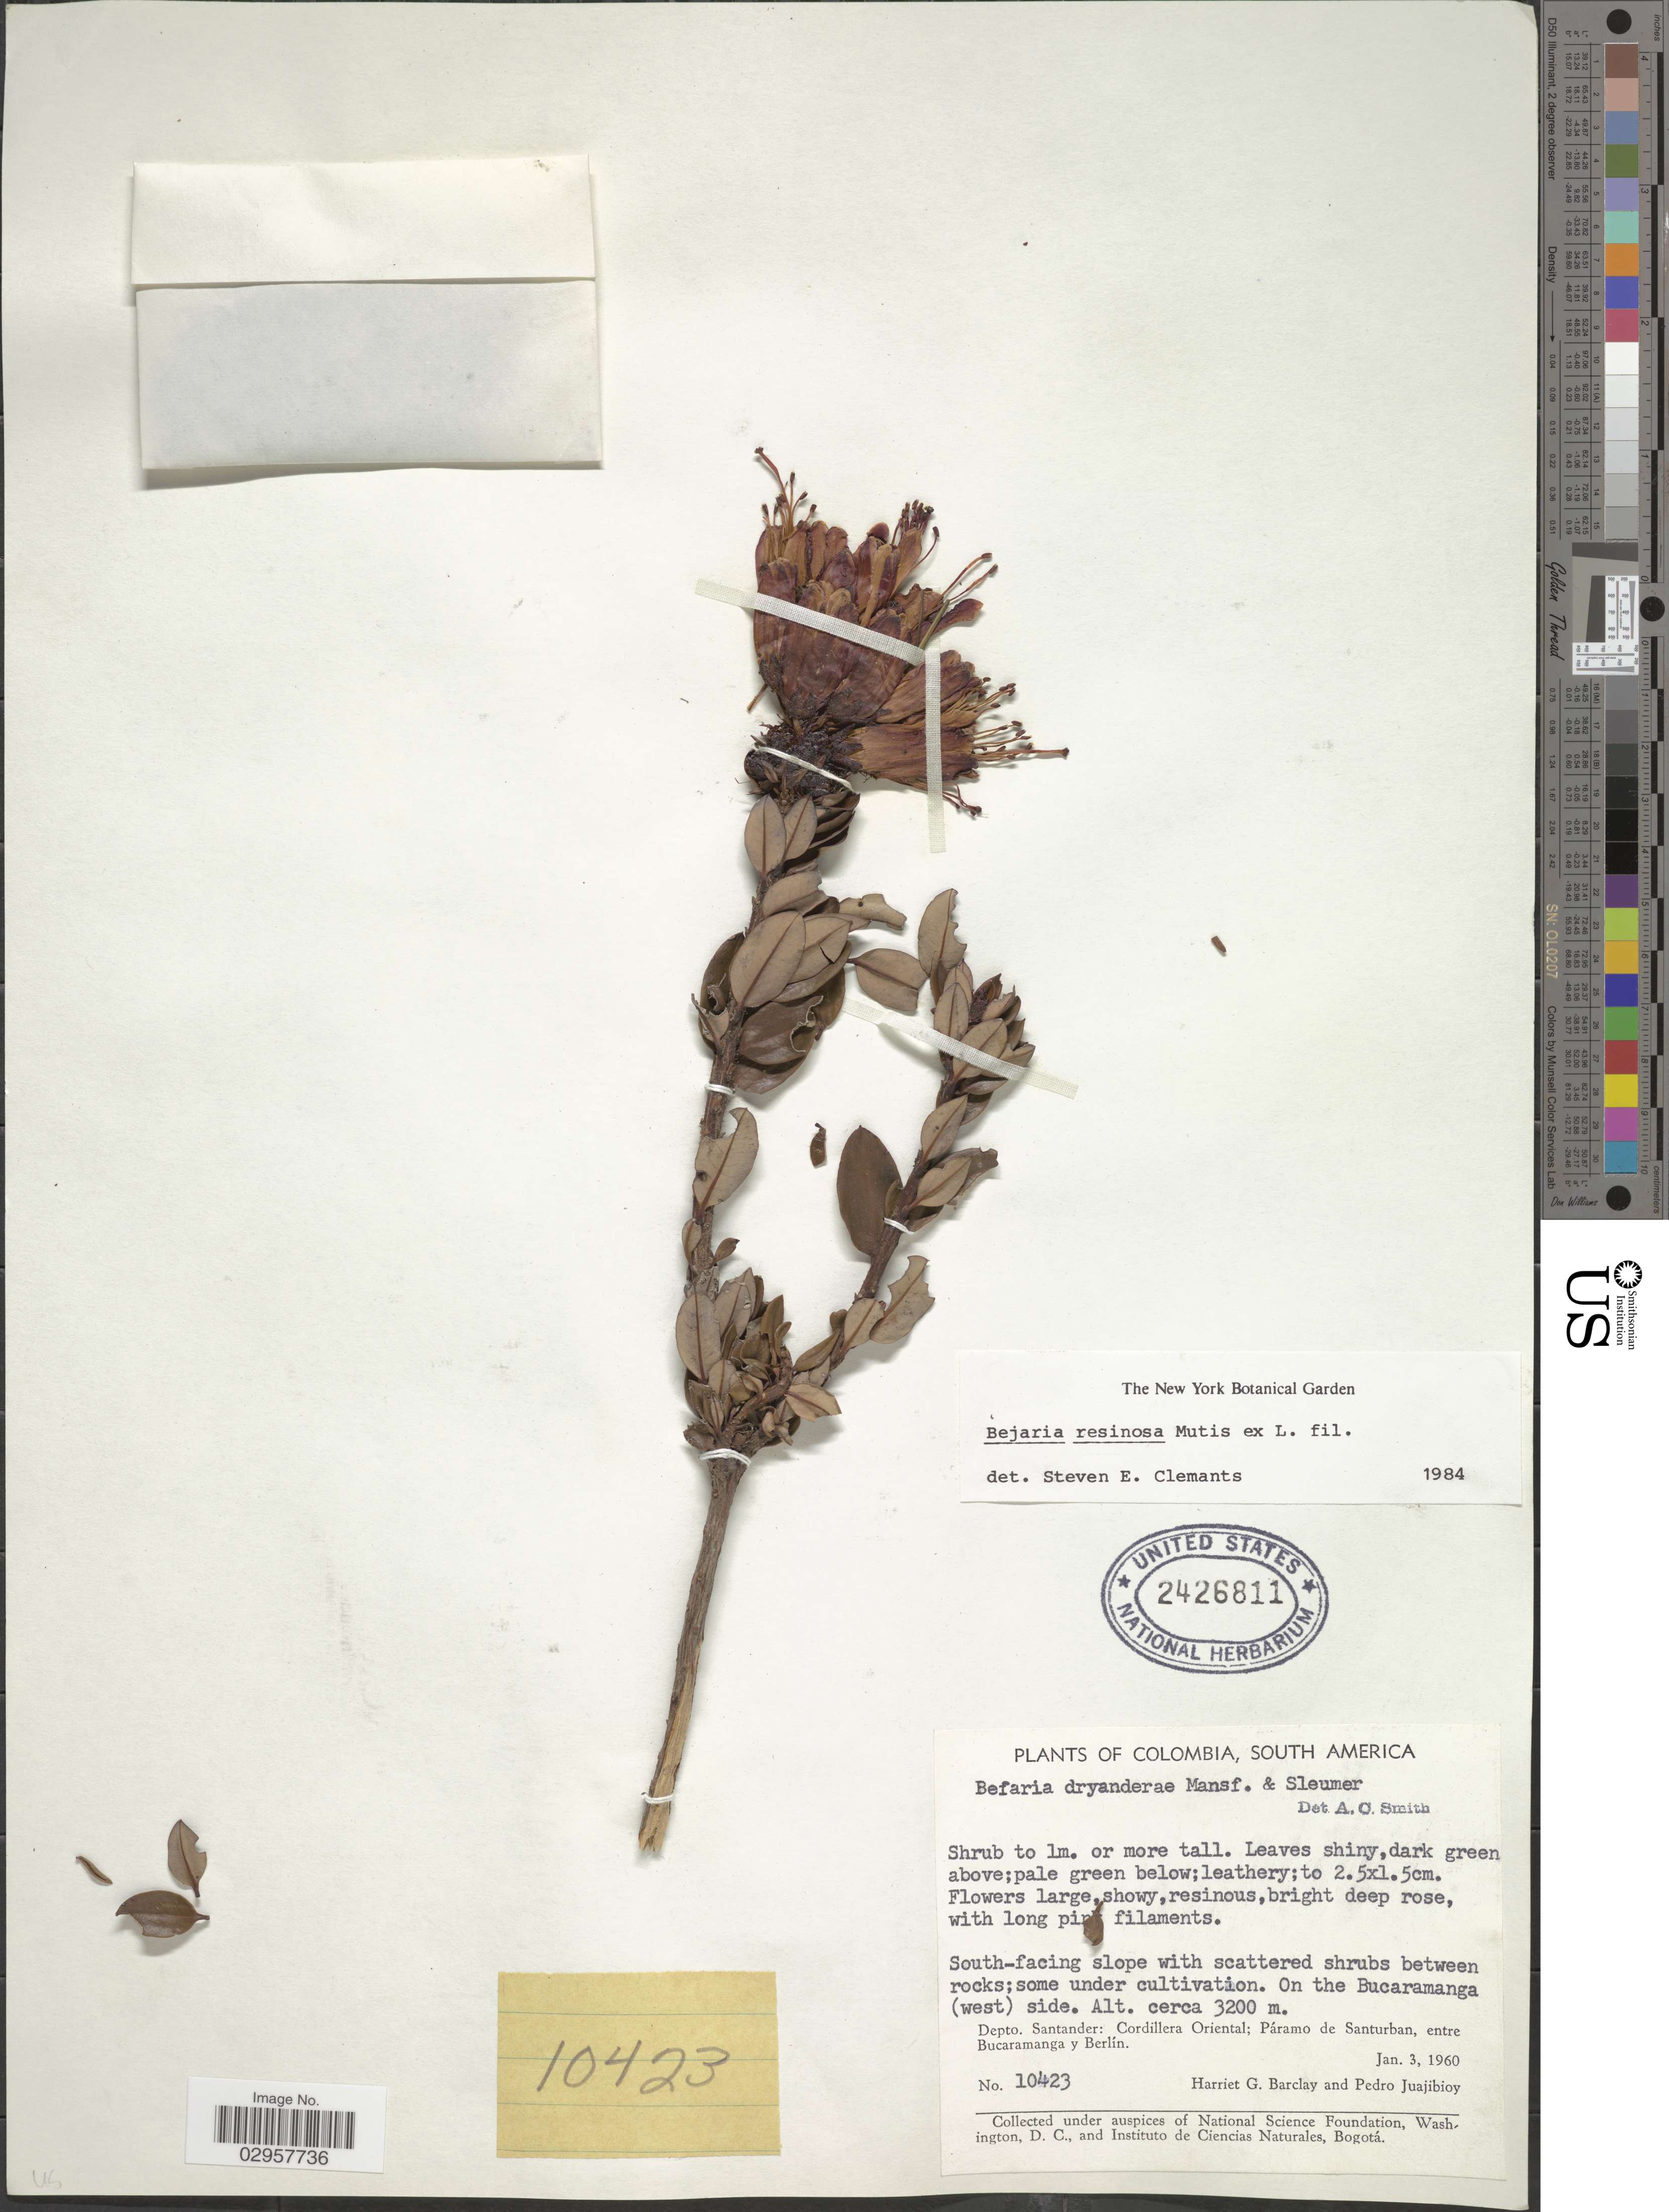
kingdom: Plantae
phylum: Tracheophyta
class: Magnoliopsida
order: Ericales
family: Ericaceae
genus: Befaria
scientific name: Befaria resinosa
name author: Mutis ex L. f.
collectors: H. G. Barclay & P. Juajibioy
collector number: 10423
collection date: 1960-01-03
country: Colombia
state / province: Santander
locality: On the Bucaramanga (west) side. Depto. Santander: Cordillera Oriental; Páramo de Santurban, entre Bucaramanga y Berlín.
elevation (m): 3200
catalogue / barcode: US 2426811